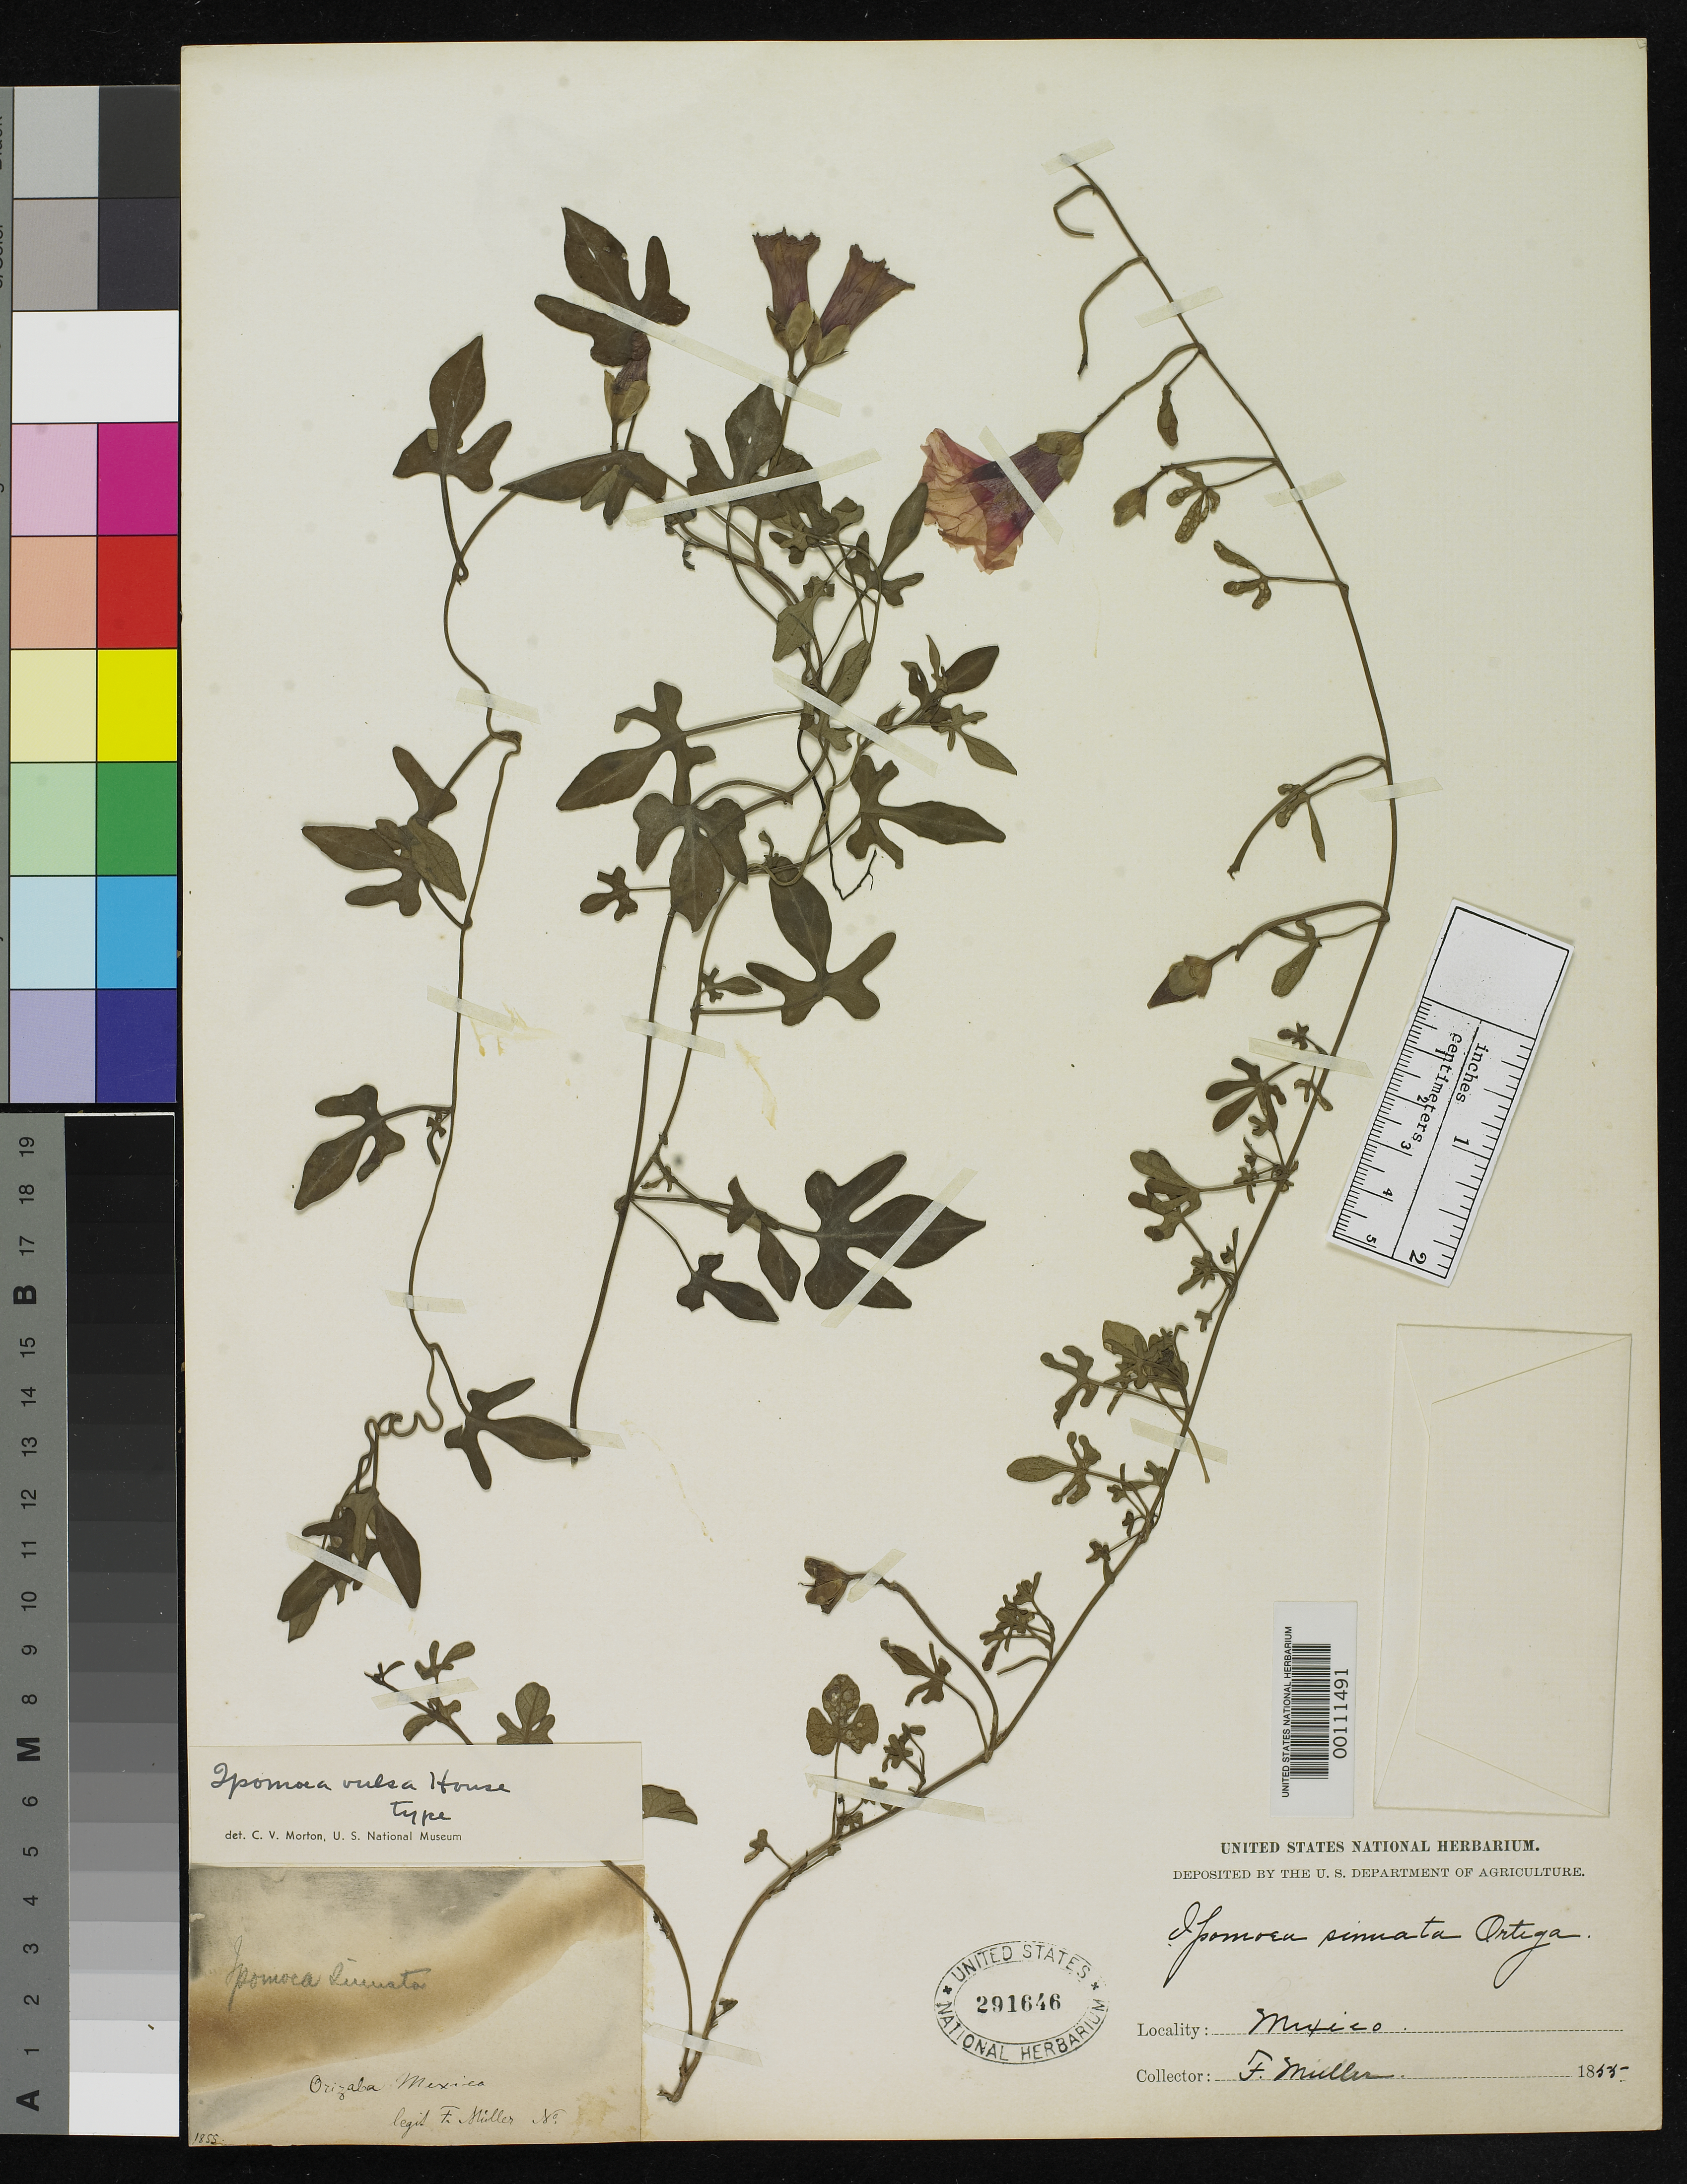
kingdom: Plantae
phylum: Tracheophyta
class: Magnoliopsida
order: Solanales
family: Convolvulaceae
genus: Ipomoea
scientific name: Ipomoea vulsa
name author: House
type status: Holotype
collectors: F. Mueller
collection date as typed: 1855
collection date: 1855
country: Mexico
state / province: Veracruz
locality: Orizaba.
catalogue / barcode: US 291646